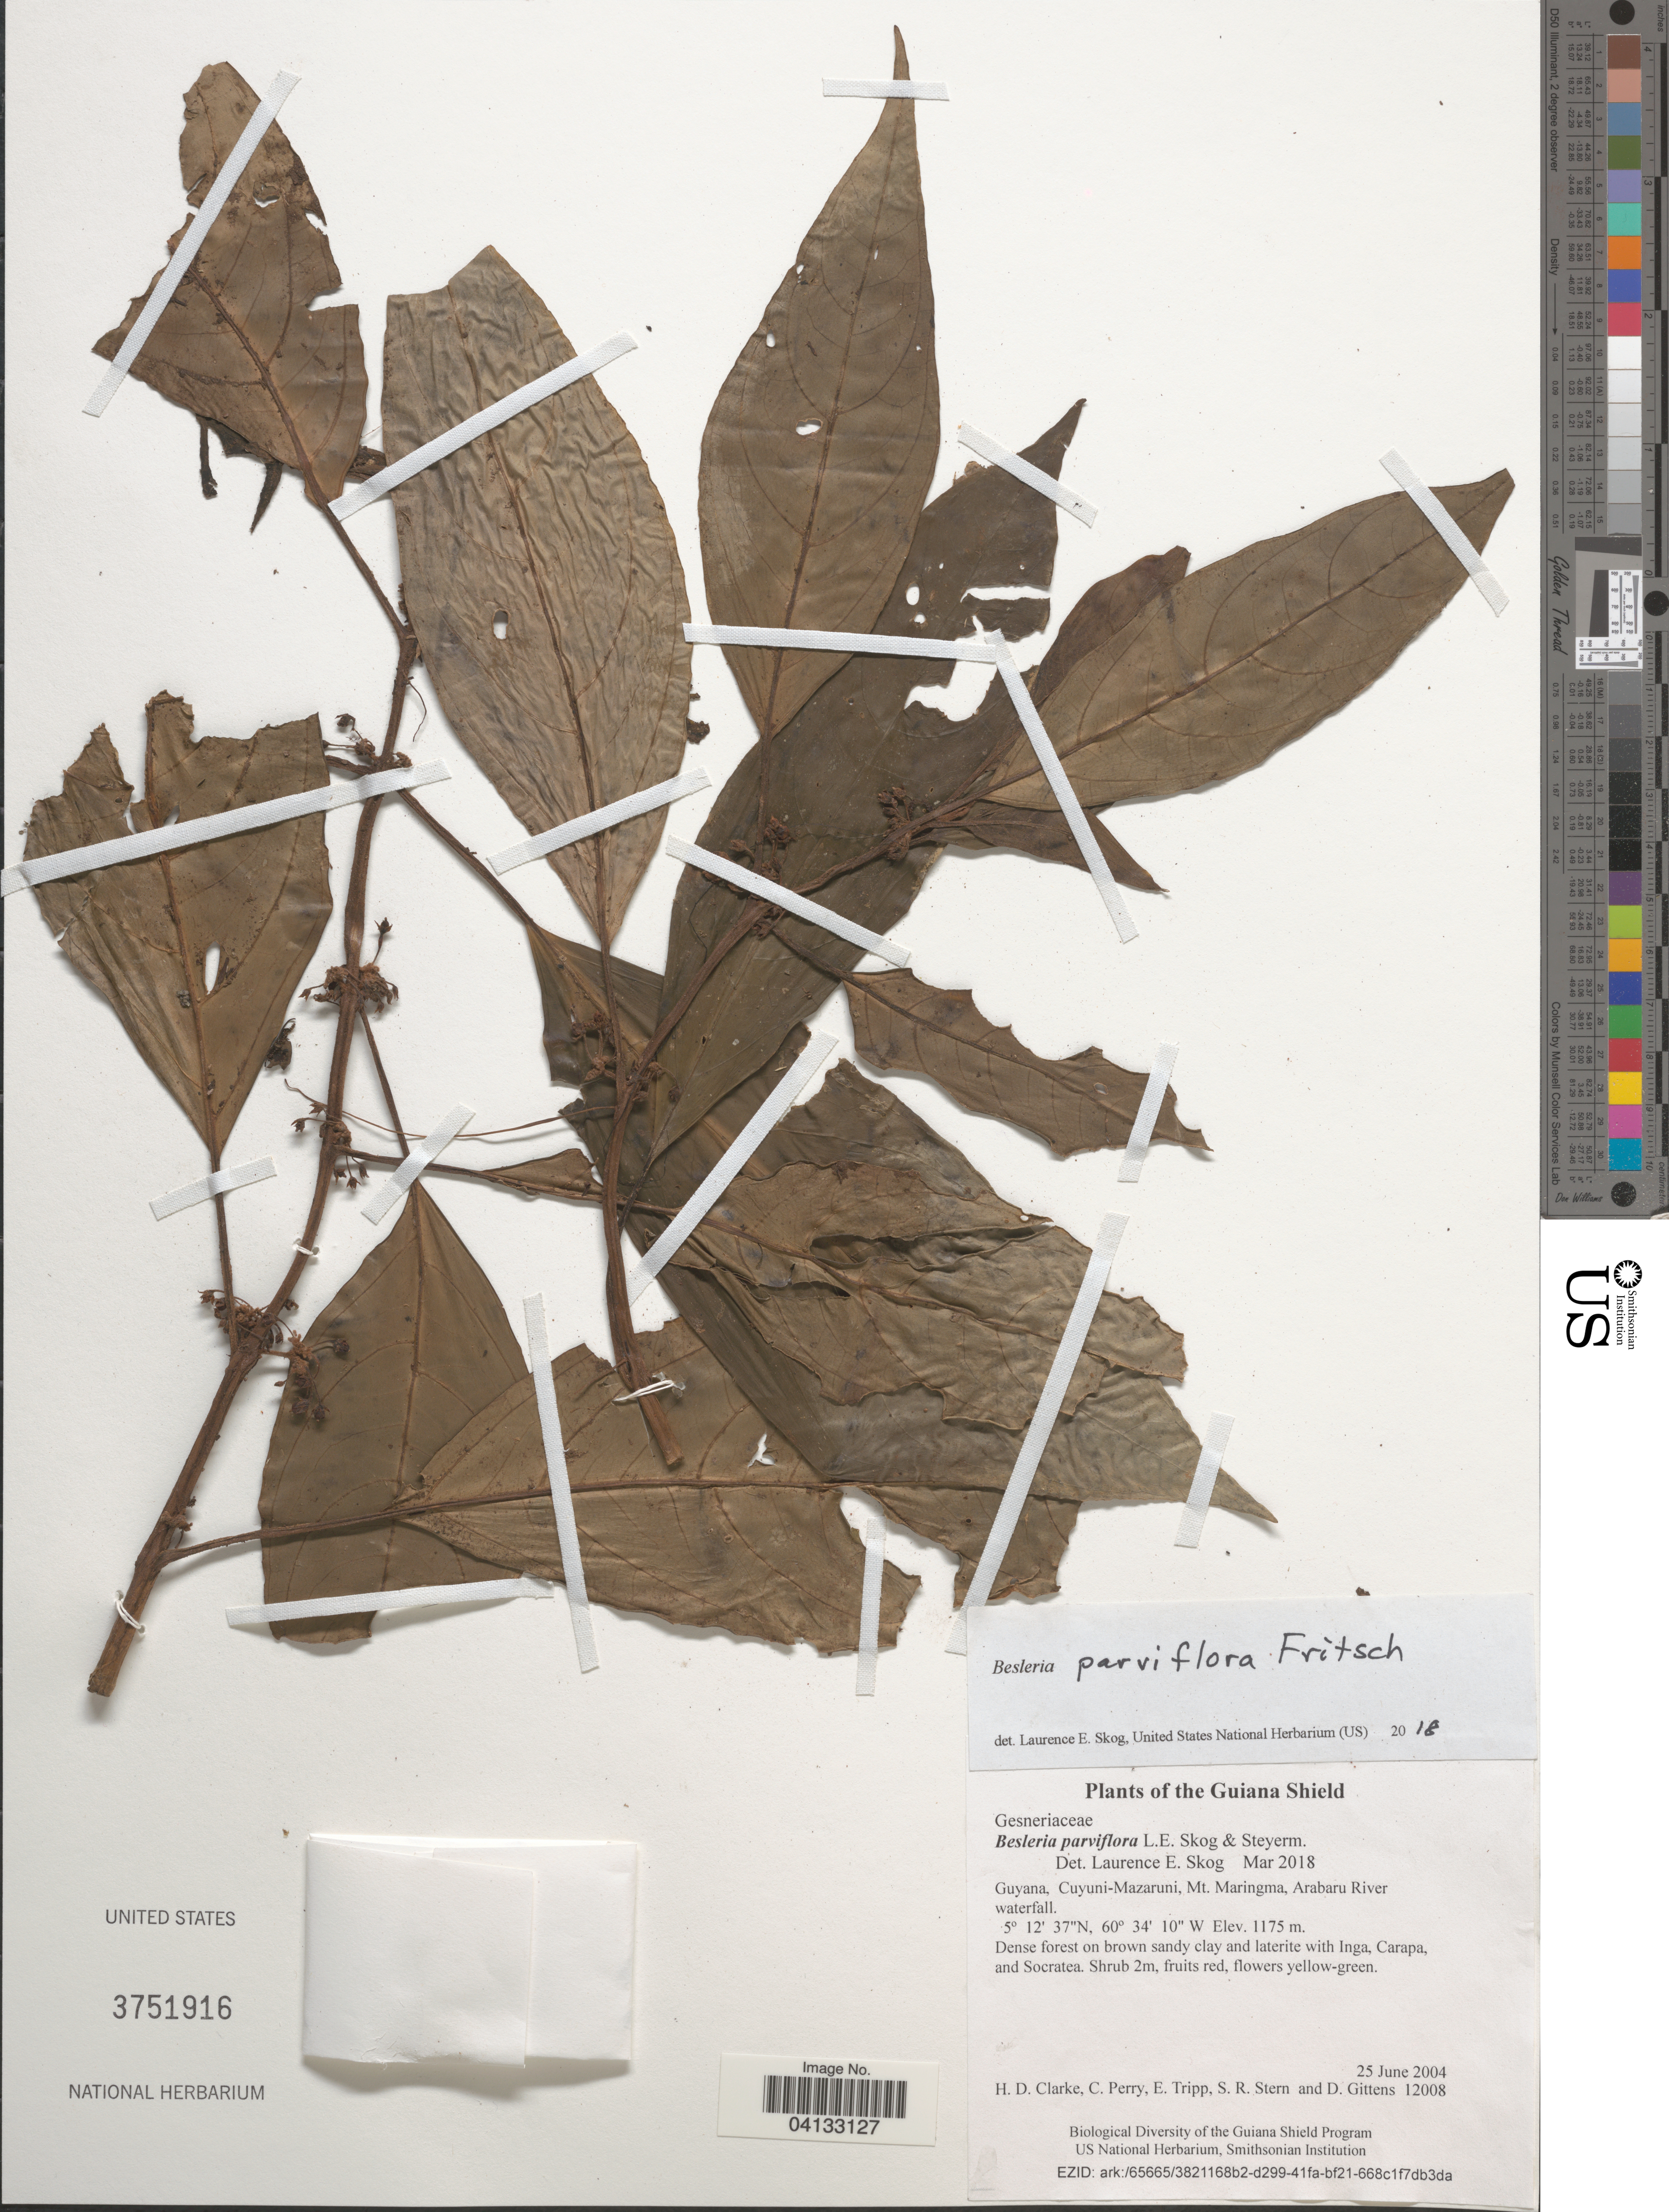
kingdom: Plantae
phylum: Tracheophyta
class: Magnoliopsida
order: Lamiales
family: Gesneriaceae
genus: Besleria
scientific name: Besleria parviflora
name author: L.E. Skog & Steyerm.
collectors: H. D. Clarke, C. Perry, E. Tripp, S. R. Stern & D. Gittens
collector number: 12008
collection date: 2004-06-25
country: Guyana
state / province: Cuyuni-Mazaruni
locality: Guiana Shield. Mt. Maringma, Arabaru River waterfall.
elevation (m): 1175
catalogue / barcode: US 3751916